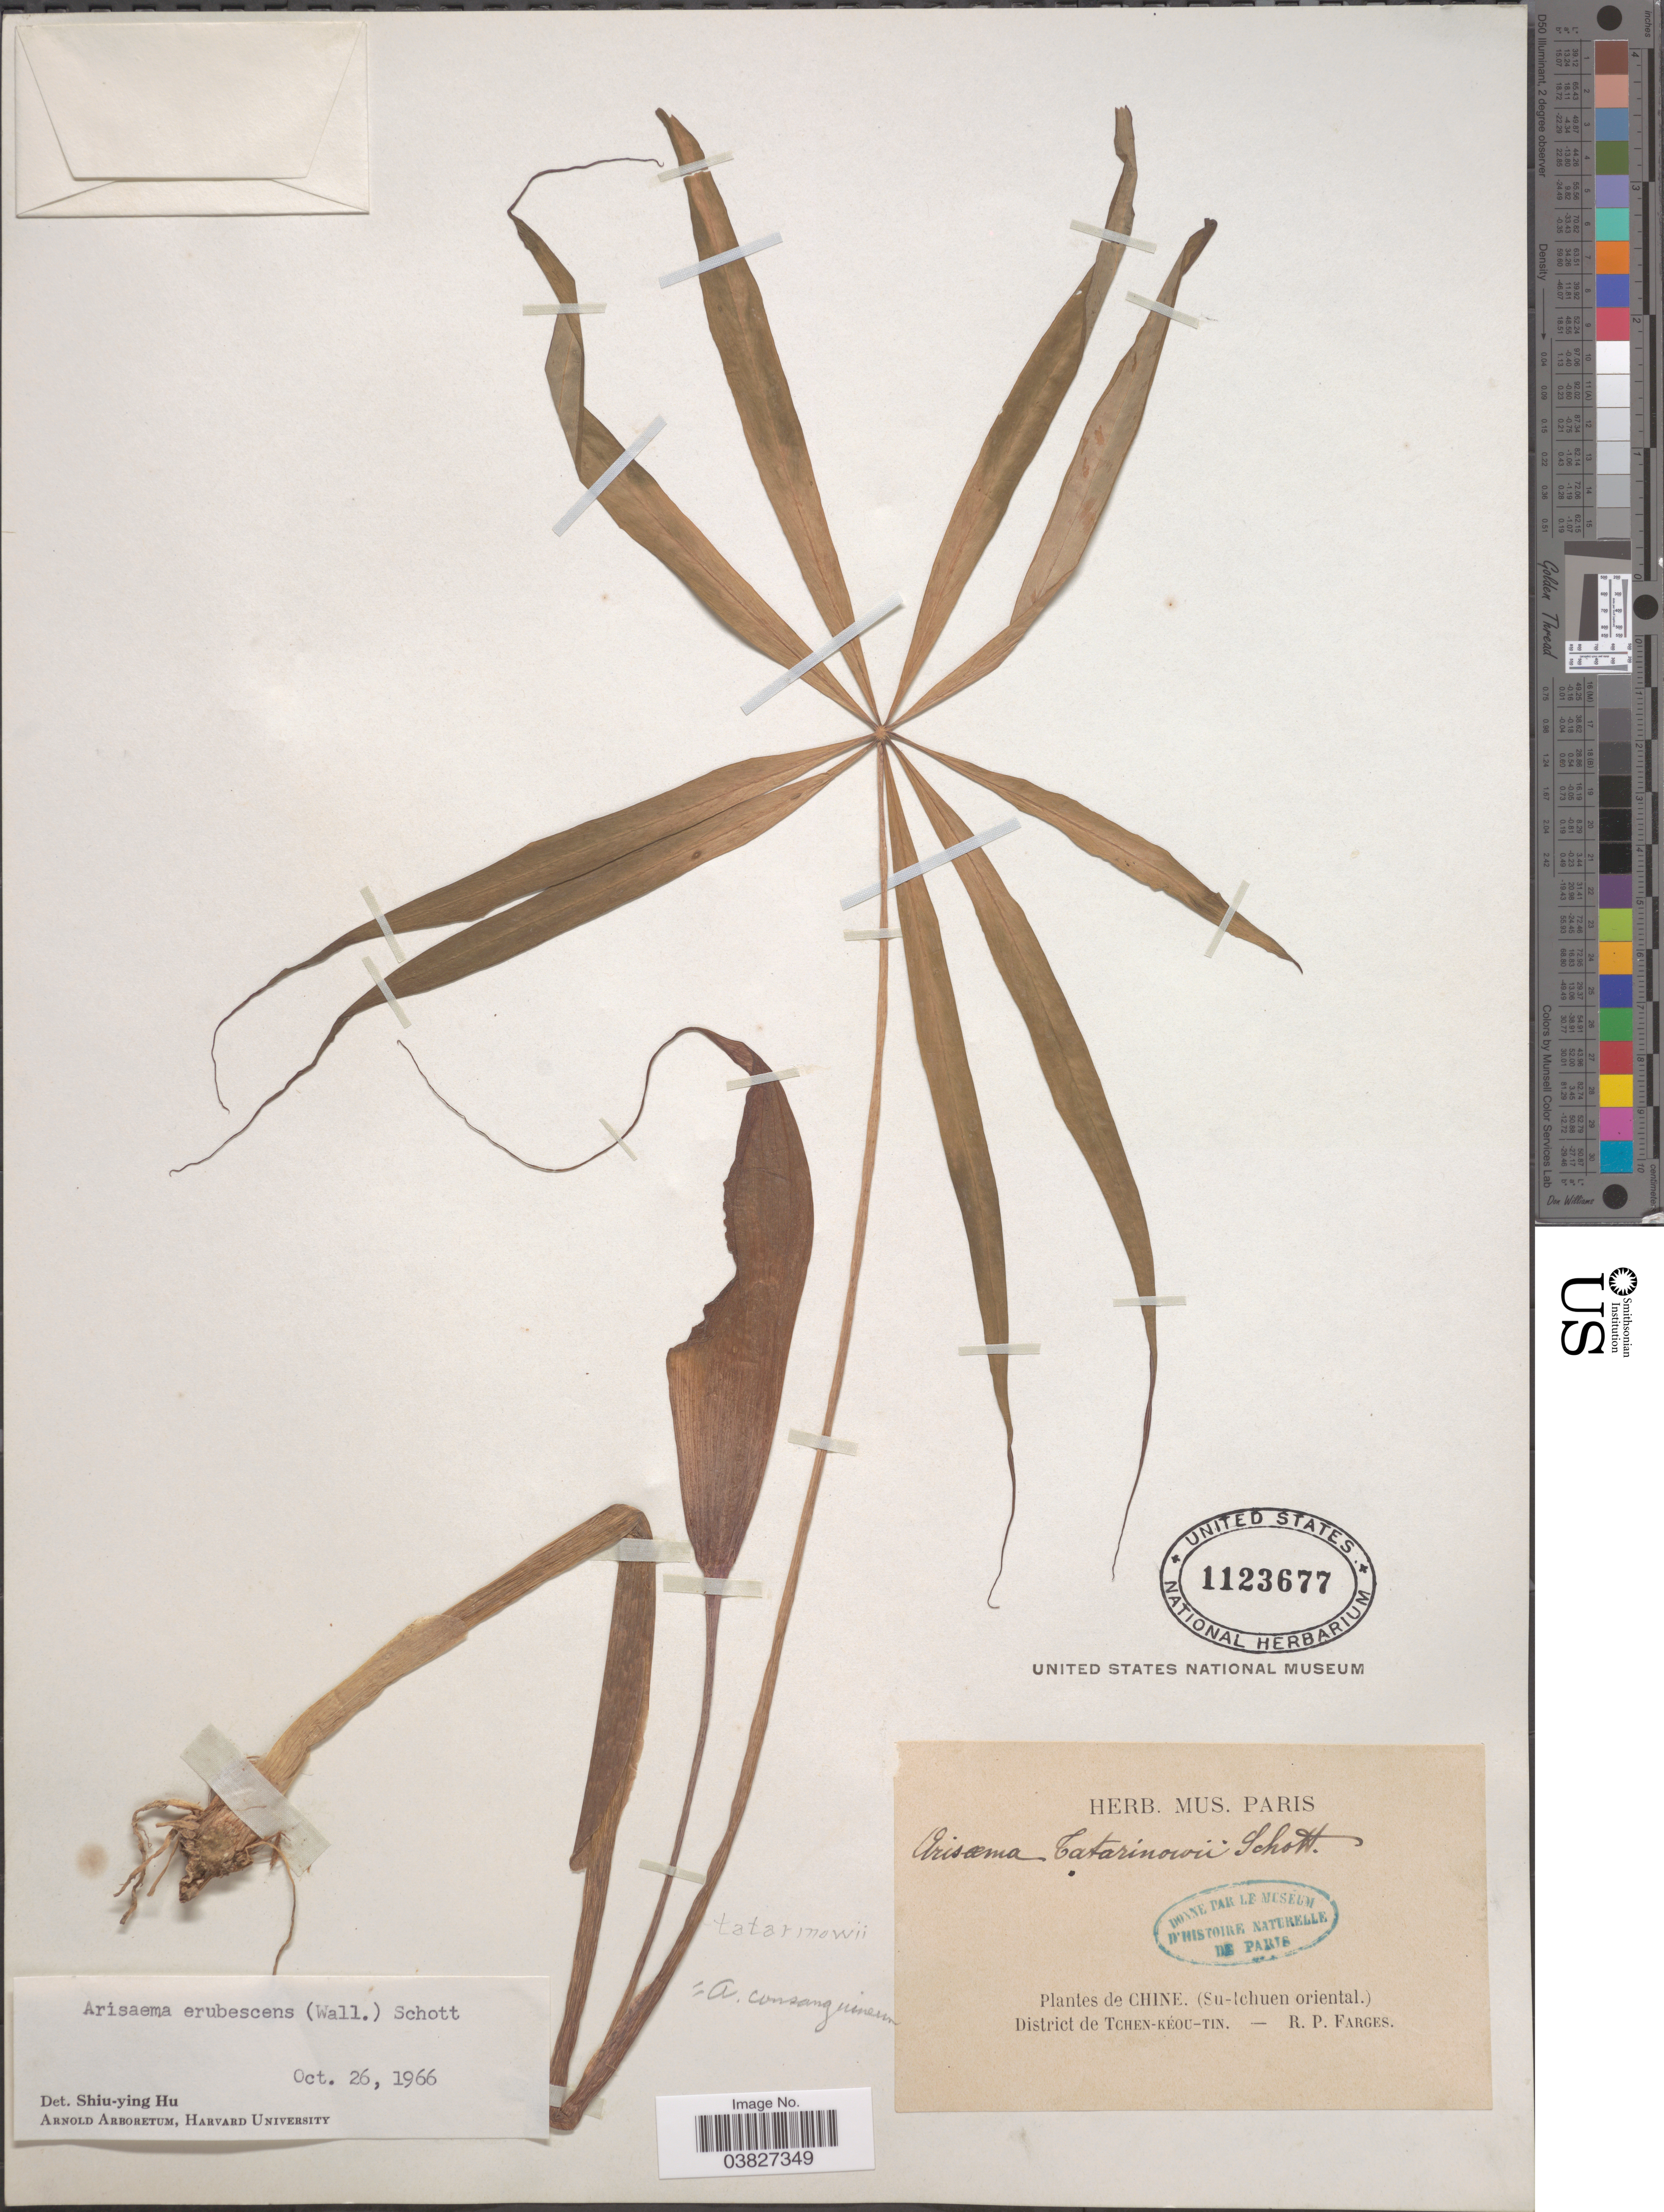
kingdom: Plantae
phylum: Tracheophyta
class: Liliopsida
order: Alismatales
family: Araceae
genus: Arisaema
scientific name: Arisaema erubescens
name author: (Wall.) Schott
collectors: R. Farges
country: China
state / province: Sichuan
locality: (Su-tchuen oriental). District de Tchen-Kéou-Tin.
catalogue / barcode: US 1123677